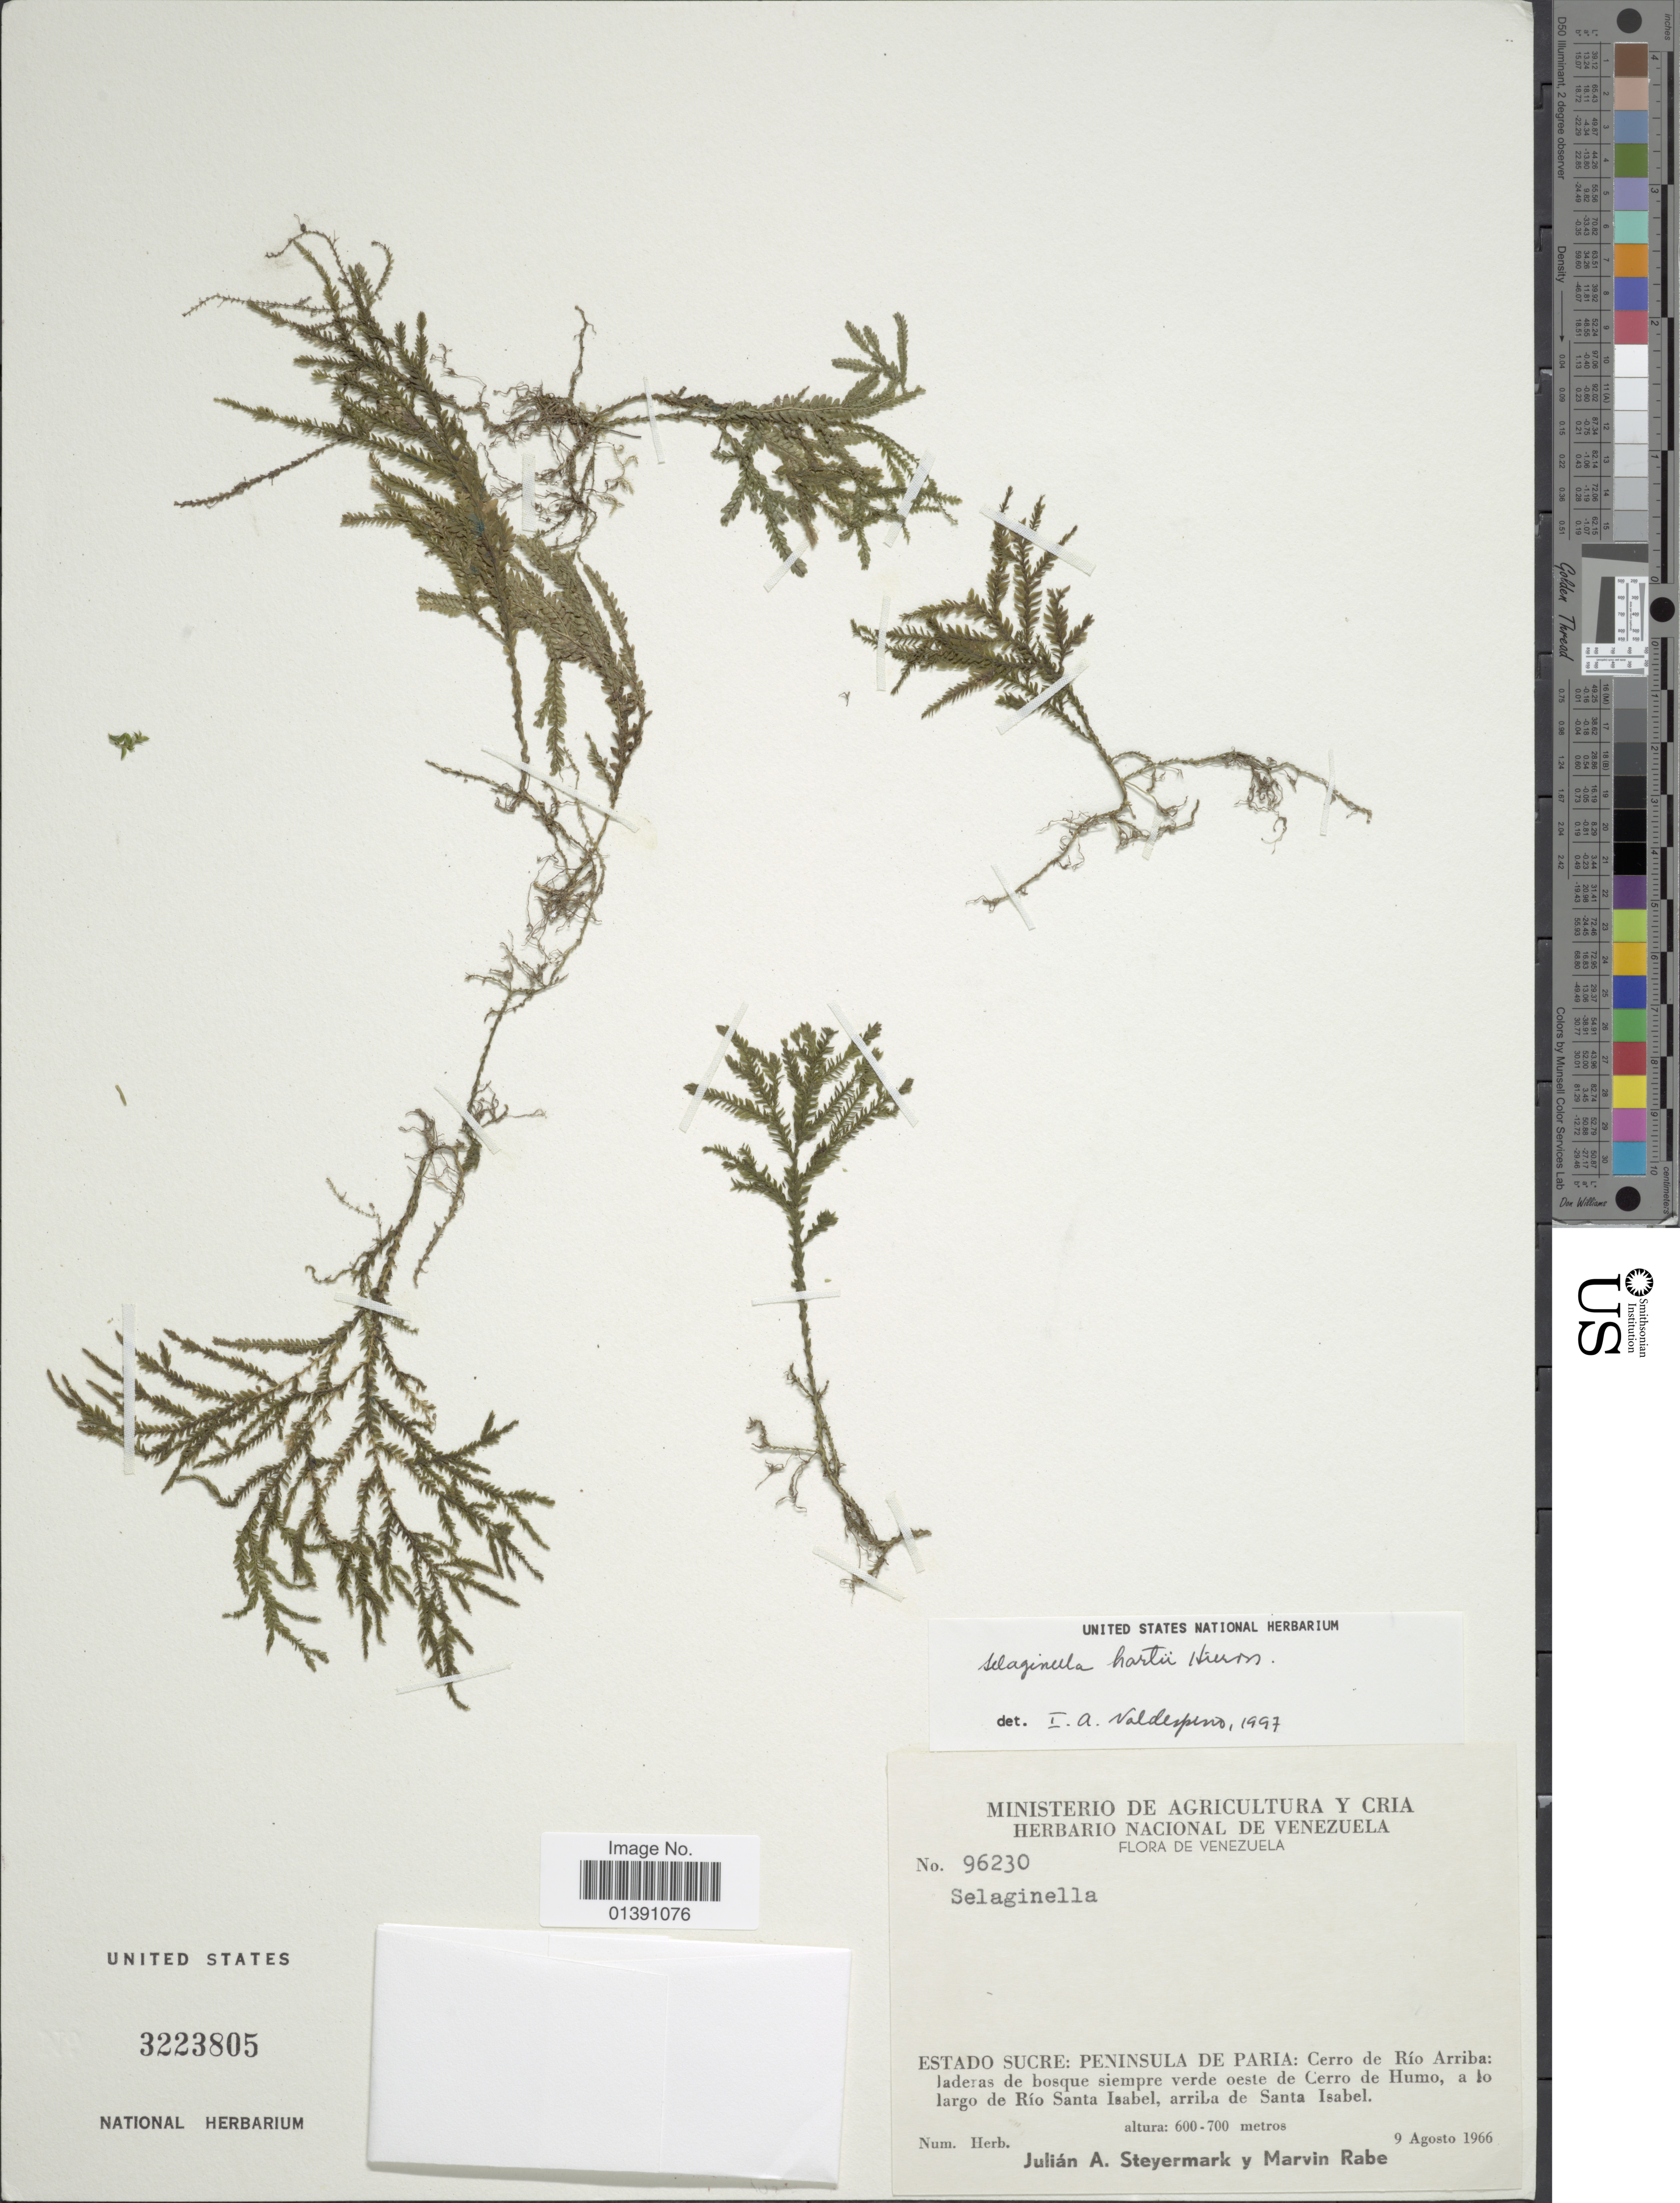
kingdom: Plantae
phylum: Tracheophyta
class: Lycopodiopsida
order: Selaginellales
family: Selaginellaceae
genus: Selaginella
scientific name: Selaginella hartii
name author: Hieron.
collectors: J. Steyermark & M. Rabe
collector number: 96230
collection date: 1966-08-09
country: Venezuela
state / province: Sucre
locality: Peninsula de Paria: Cerro de Rí Arriba: laderas de bosque siempre verde oeste de Cerro de Humo, a lo largo de Río Santa Iabel, arrila de Santa Isabel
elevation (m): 600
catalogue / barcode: US 3223805